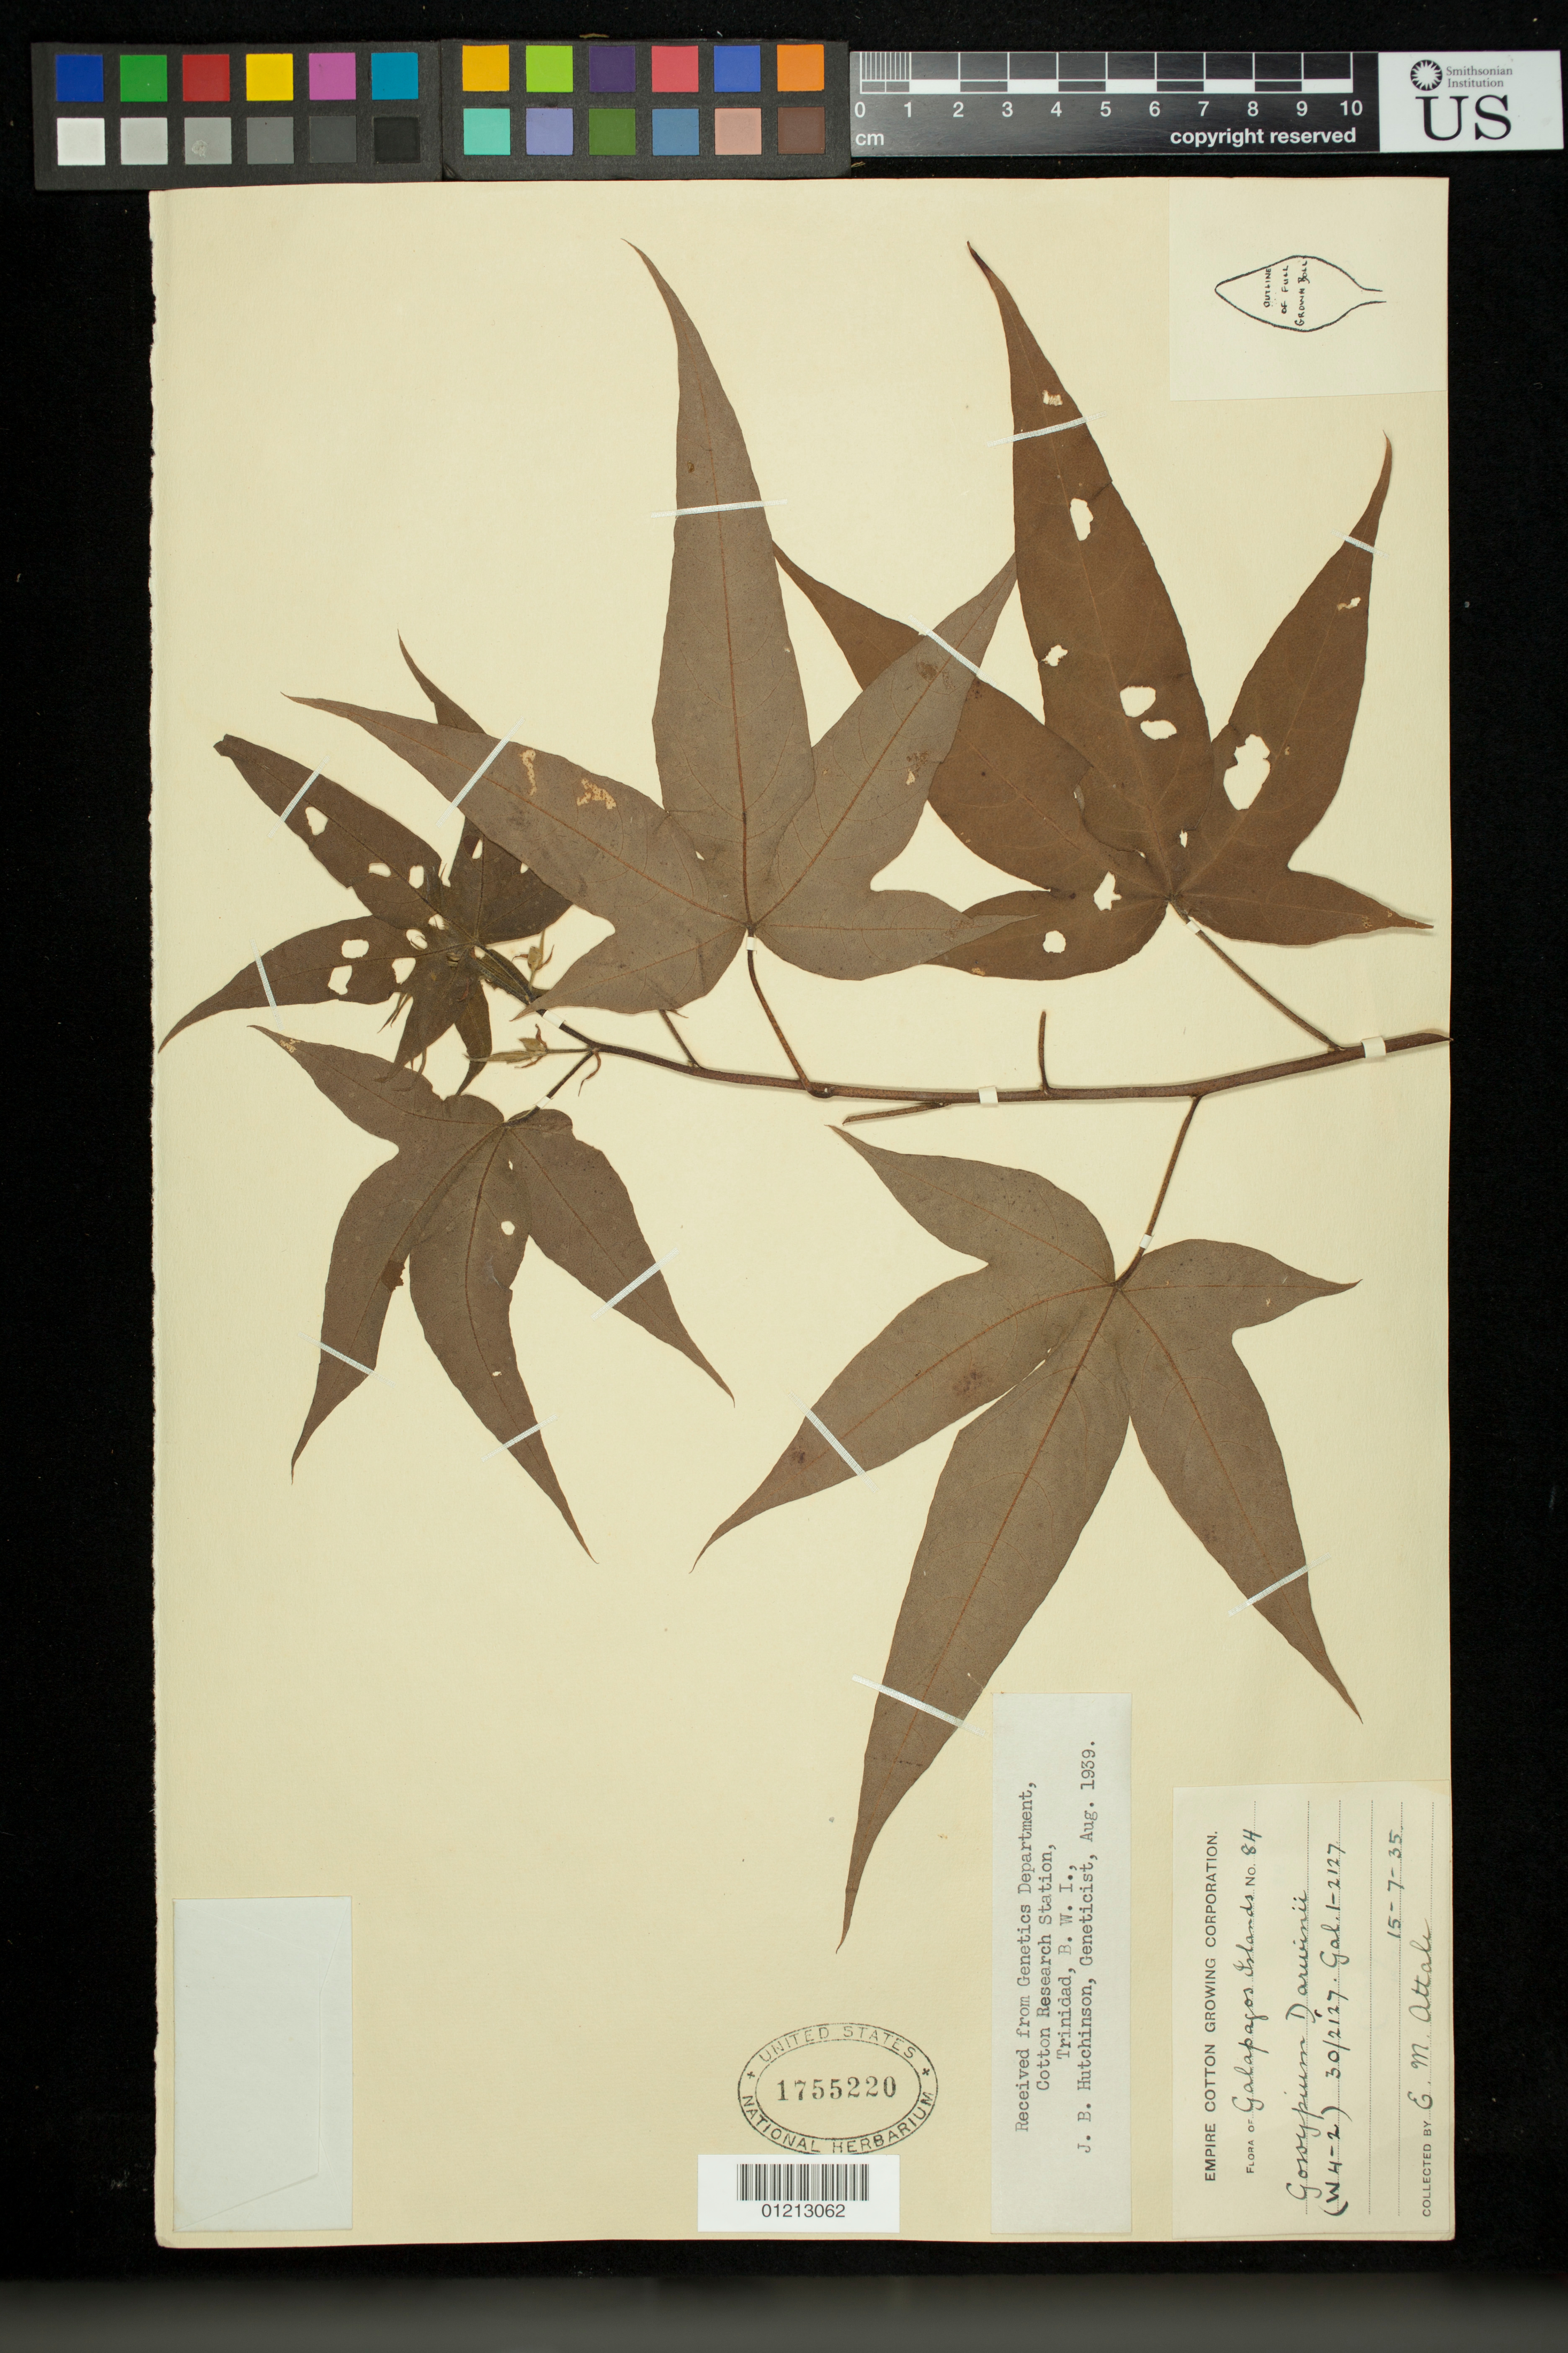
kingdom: Plantae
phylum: Tracheophyta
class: Magnoliopsida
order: Malvales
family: Malvaceae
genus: Gossypium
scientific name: Gossypium barbadense var. darwinii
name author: (G. Watt) J.B. Hutch.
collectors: E. M. Attali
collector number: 84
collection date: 1935-07-15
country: Ecuador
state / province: Colón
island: Galapagos Is.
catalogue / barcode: US 1755220